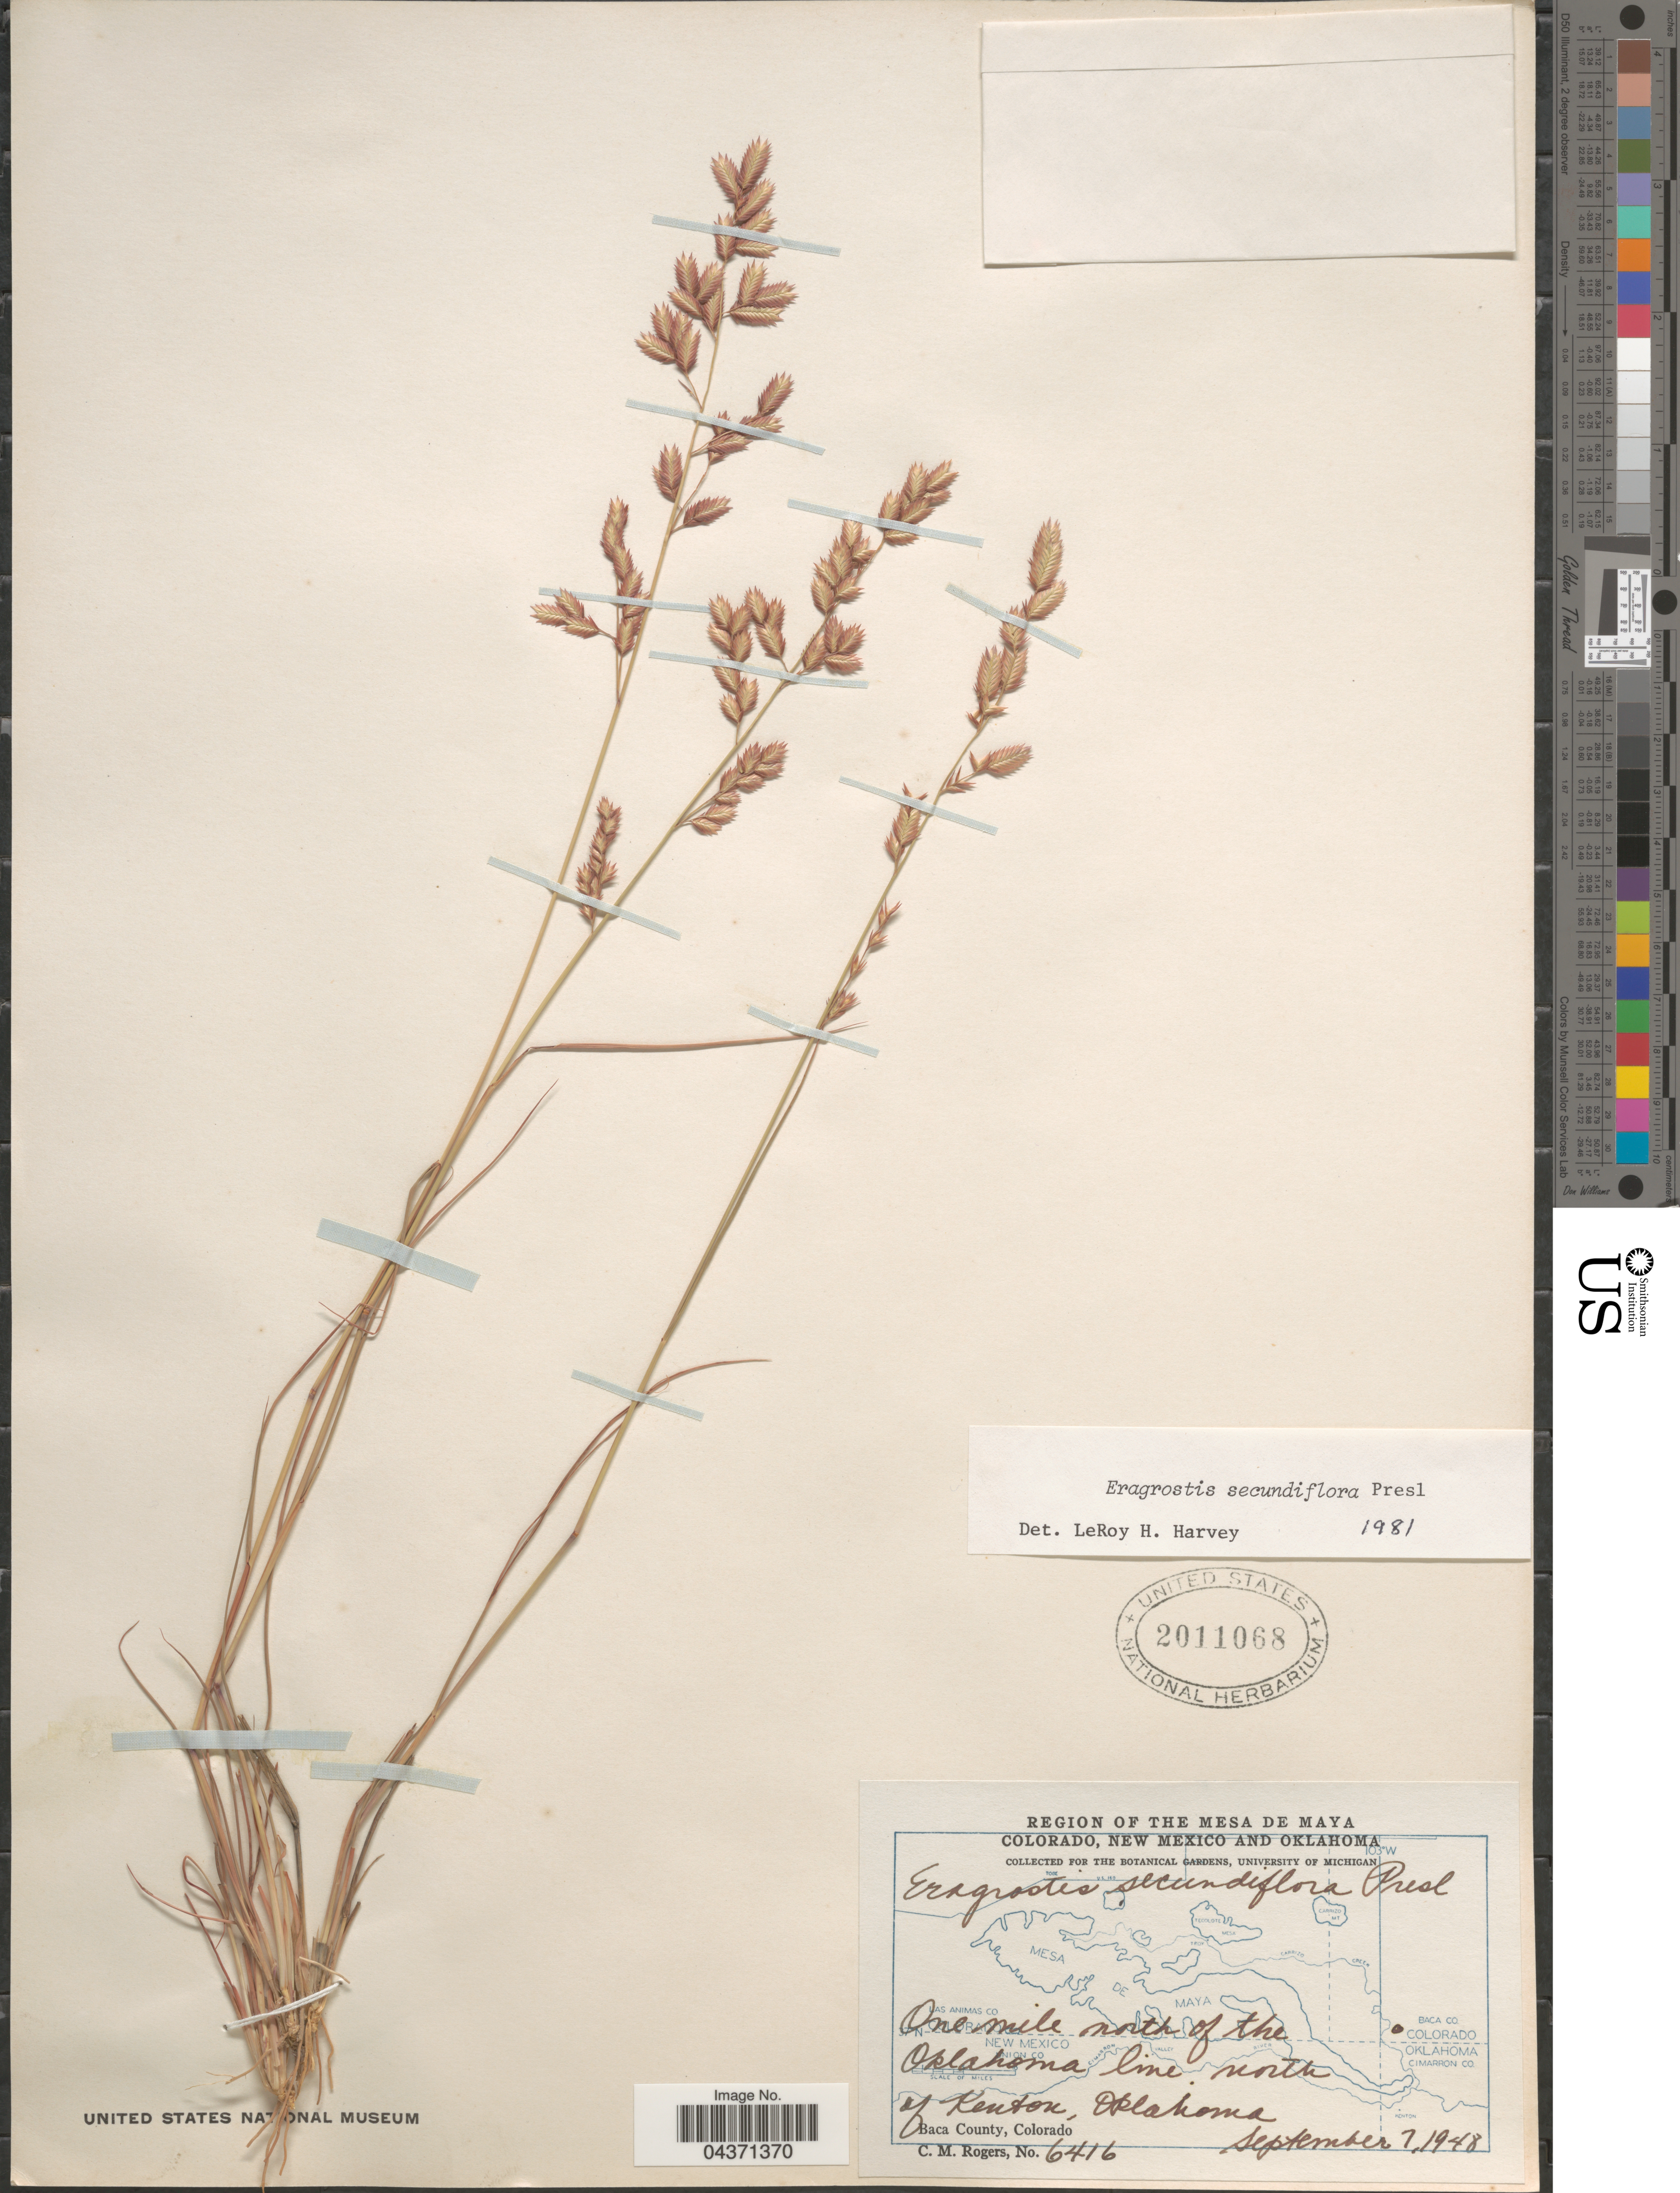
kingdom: Plantae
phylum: Tracheophyta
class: Liliopsida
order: Poales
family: Poaceae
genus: Eragrostis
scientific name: Eragrostis secundiflora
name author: J. Presl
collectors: C. M. Rogers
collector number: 6416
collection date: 1948-09-07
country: United States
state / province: Oklahoma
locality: Region of the Mesa de Maya. One mile north of the Oklahoma line, north of Kenton. Baca County.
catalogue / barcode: US 2011068